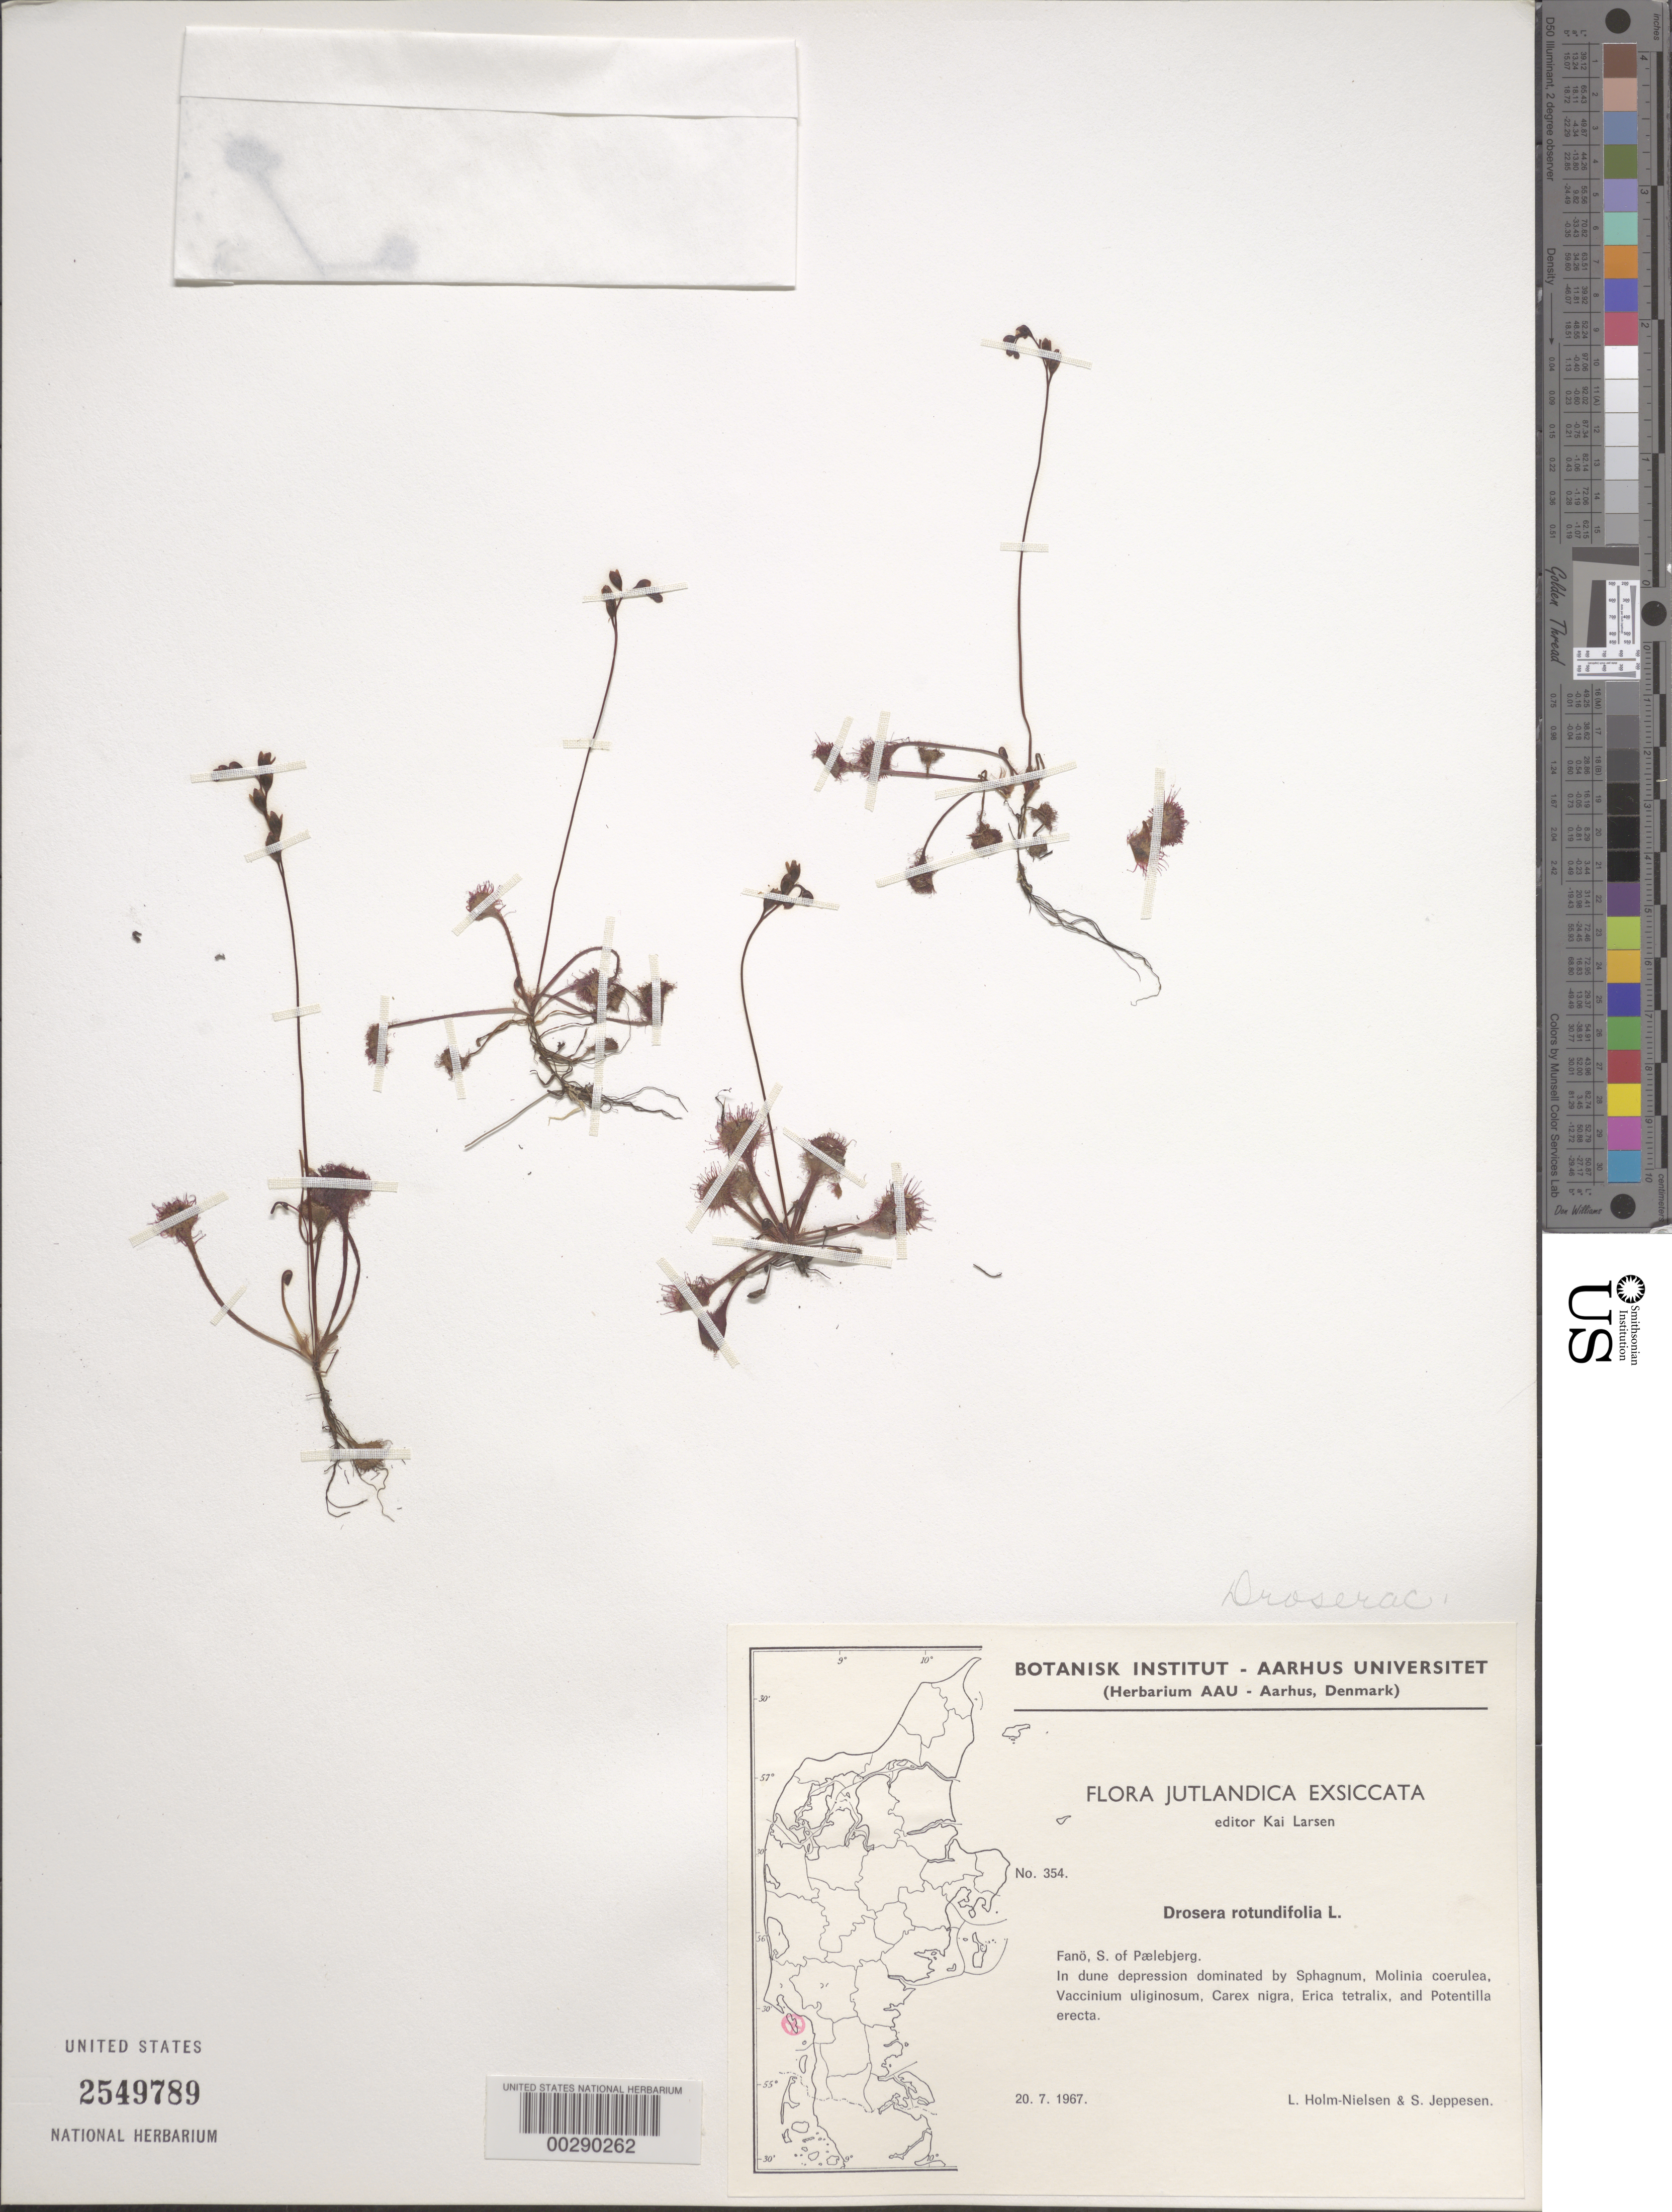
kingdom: Plantae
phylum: Tracheophyta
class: Magnoliopsida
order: Caryophyllales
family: Droseraceae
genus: Drosera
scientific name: Drosera rotundifolia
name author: L.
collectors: L. B. Holm-Nielsen & S. Jeppesen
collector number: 354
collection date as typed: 20 Jul 1967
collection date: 1967-07-20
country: Denmark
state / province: Syddanmark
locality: Fano, S of Paelebjerg. Ribe.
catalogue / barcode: US 2549789